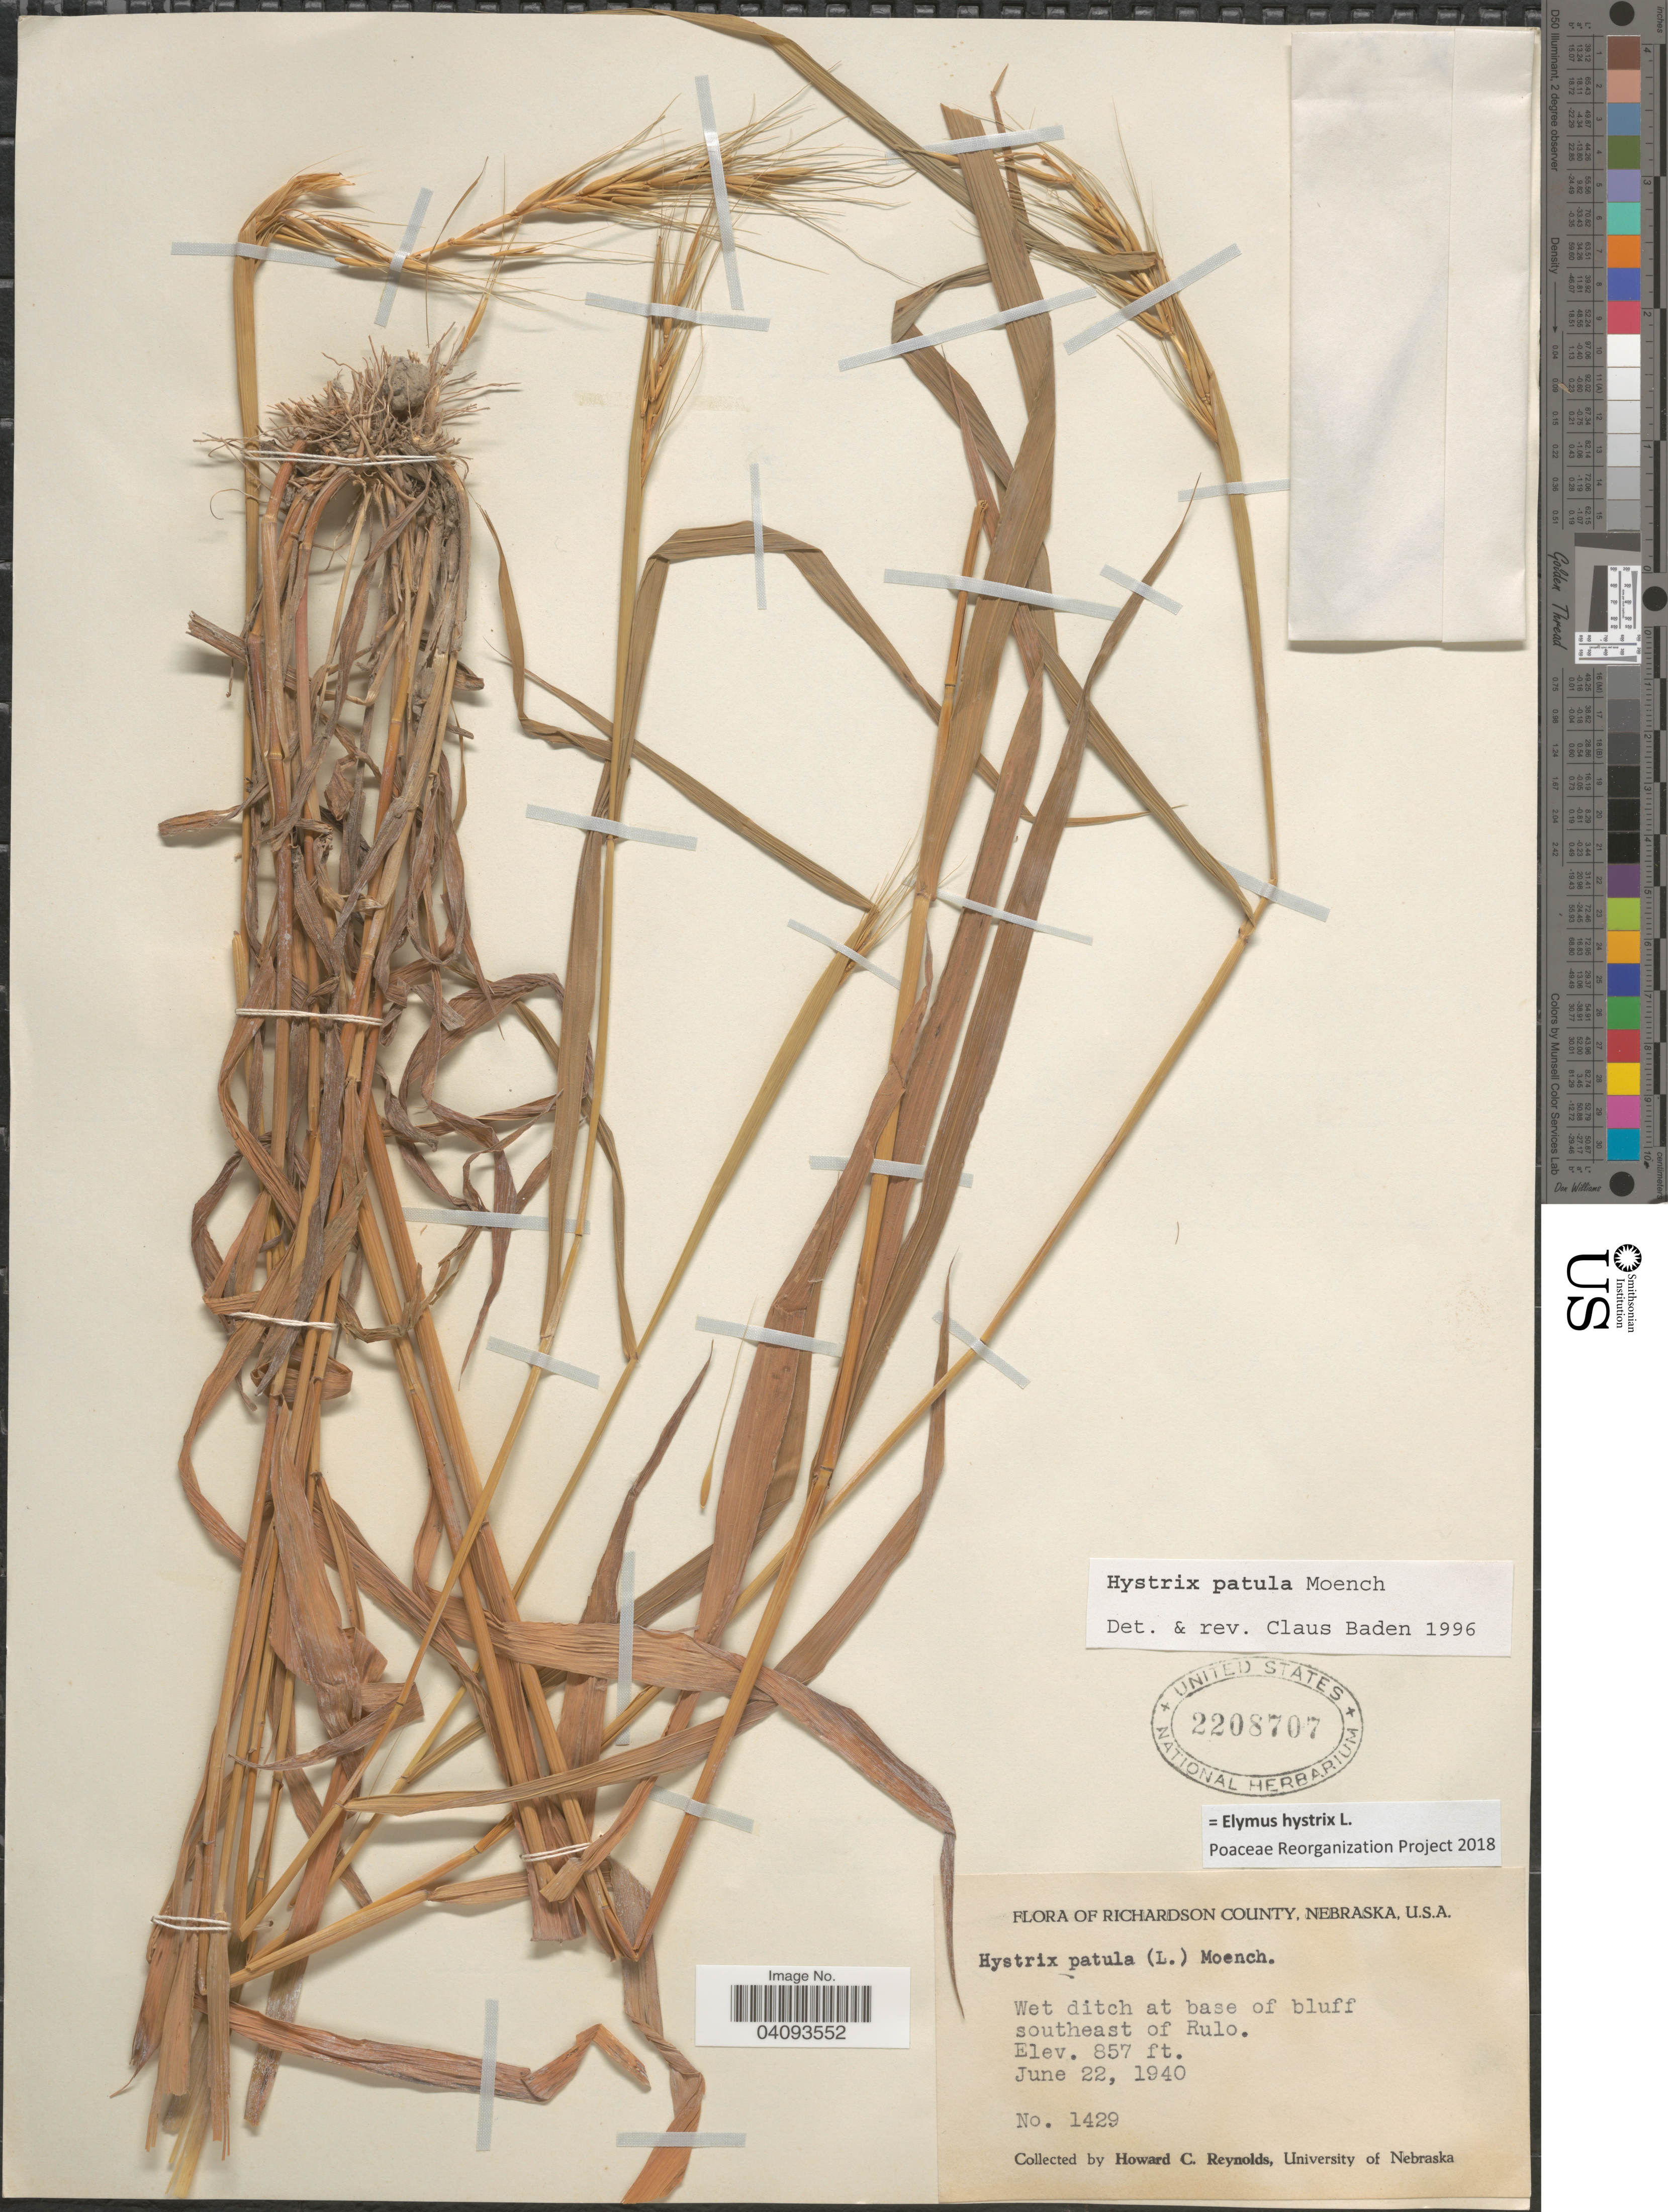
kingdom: Plantae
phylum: Tracheophyta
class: Liliopsida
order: Poales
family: Poaceae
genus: Elymus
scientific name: Elymus hystrix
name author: L.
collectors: H. Reynolds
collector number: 1429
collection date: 1940-06-22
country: United States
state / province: Nebraska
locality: Richardson County. Wet ditch at base of bluff southeast of Rulo.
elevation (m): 261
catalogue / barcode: US 2208707